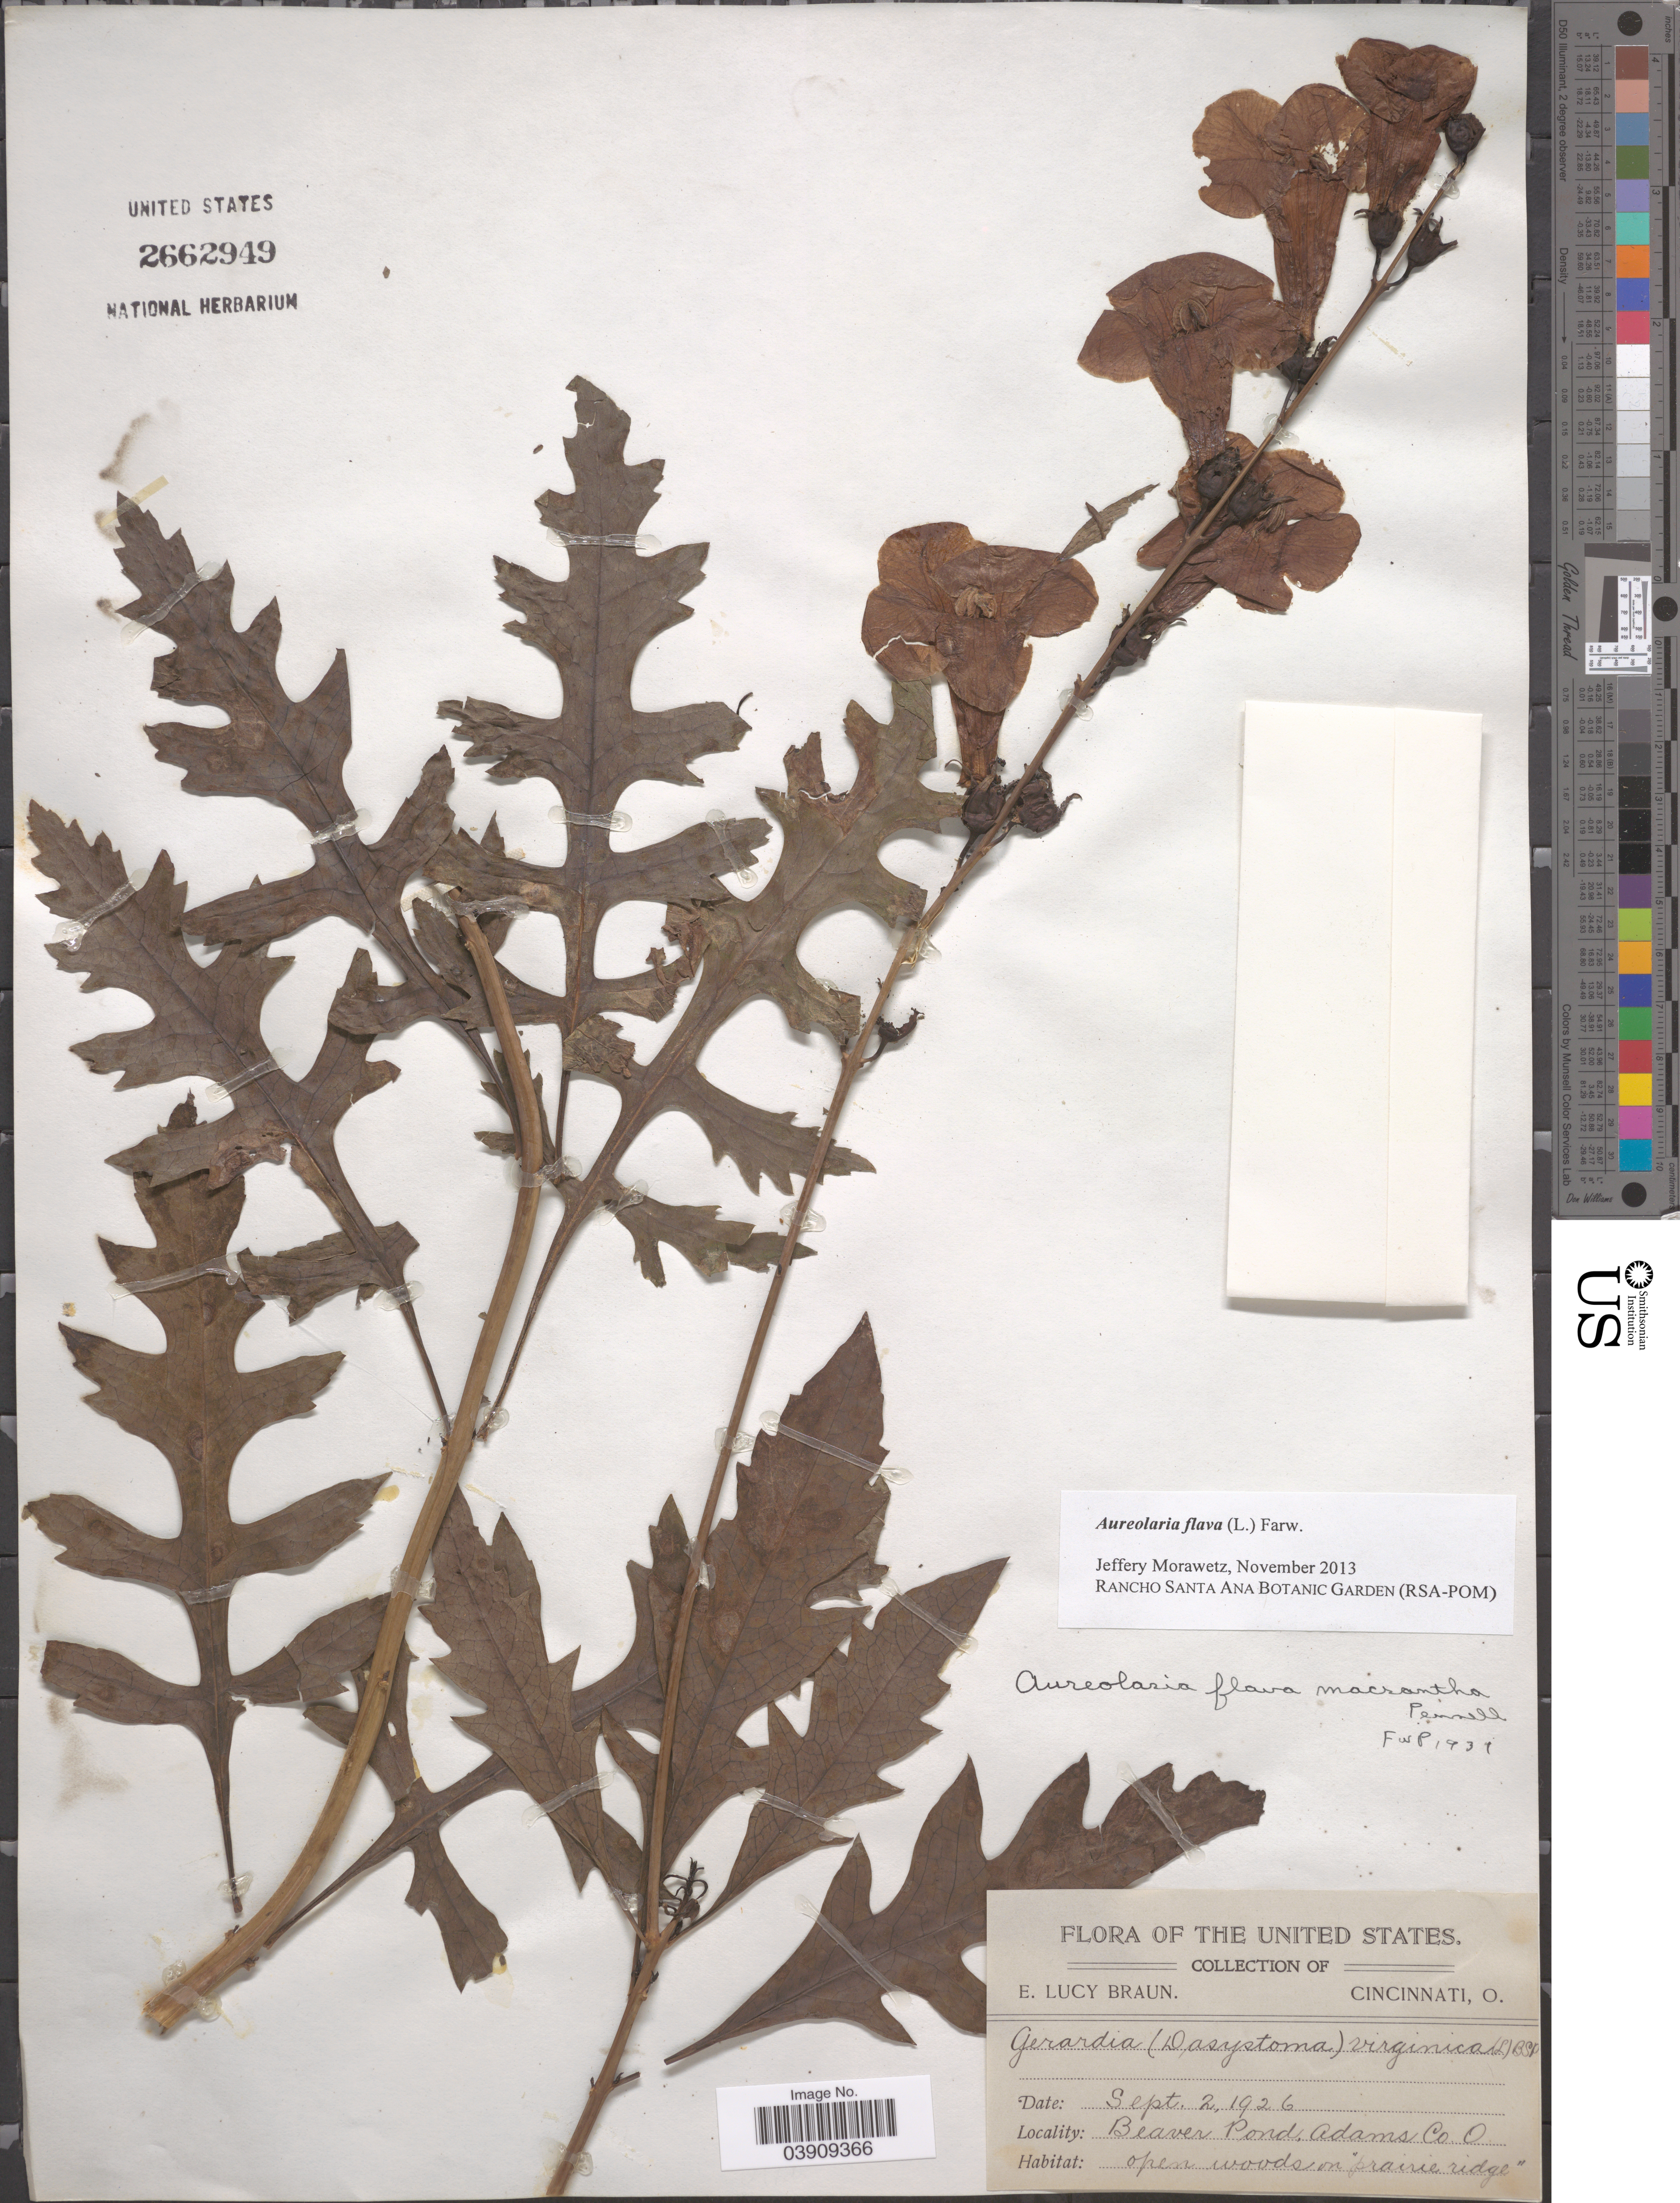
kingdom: Plantae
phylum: Tracheophyta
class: Magnoliopsida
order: Lamiales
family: Orobanchaceae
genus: Aureolaria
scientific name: Aureolaria flava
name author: (L.) Farw.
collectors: E. L. Braun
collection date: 1926-09-02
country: United States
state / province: Ohio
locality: Beaver Pond, Adams Co.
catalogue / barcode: US 2662949